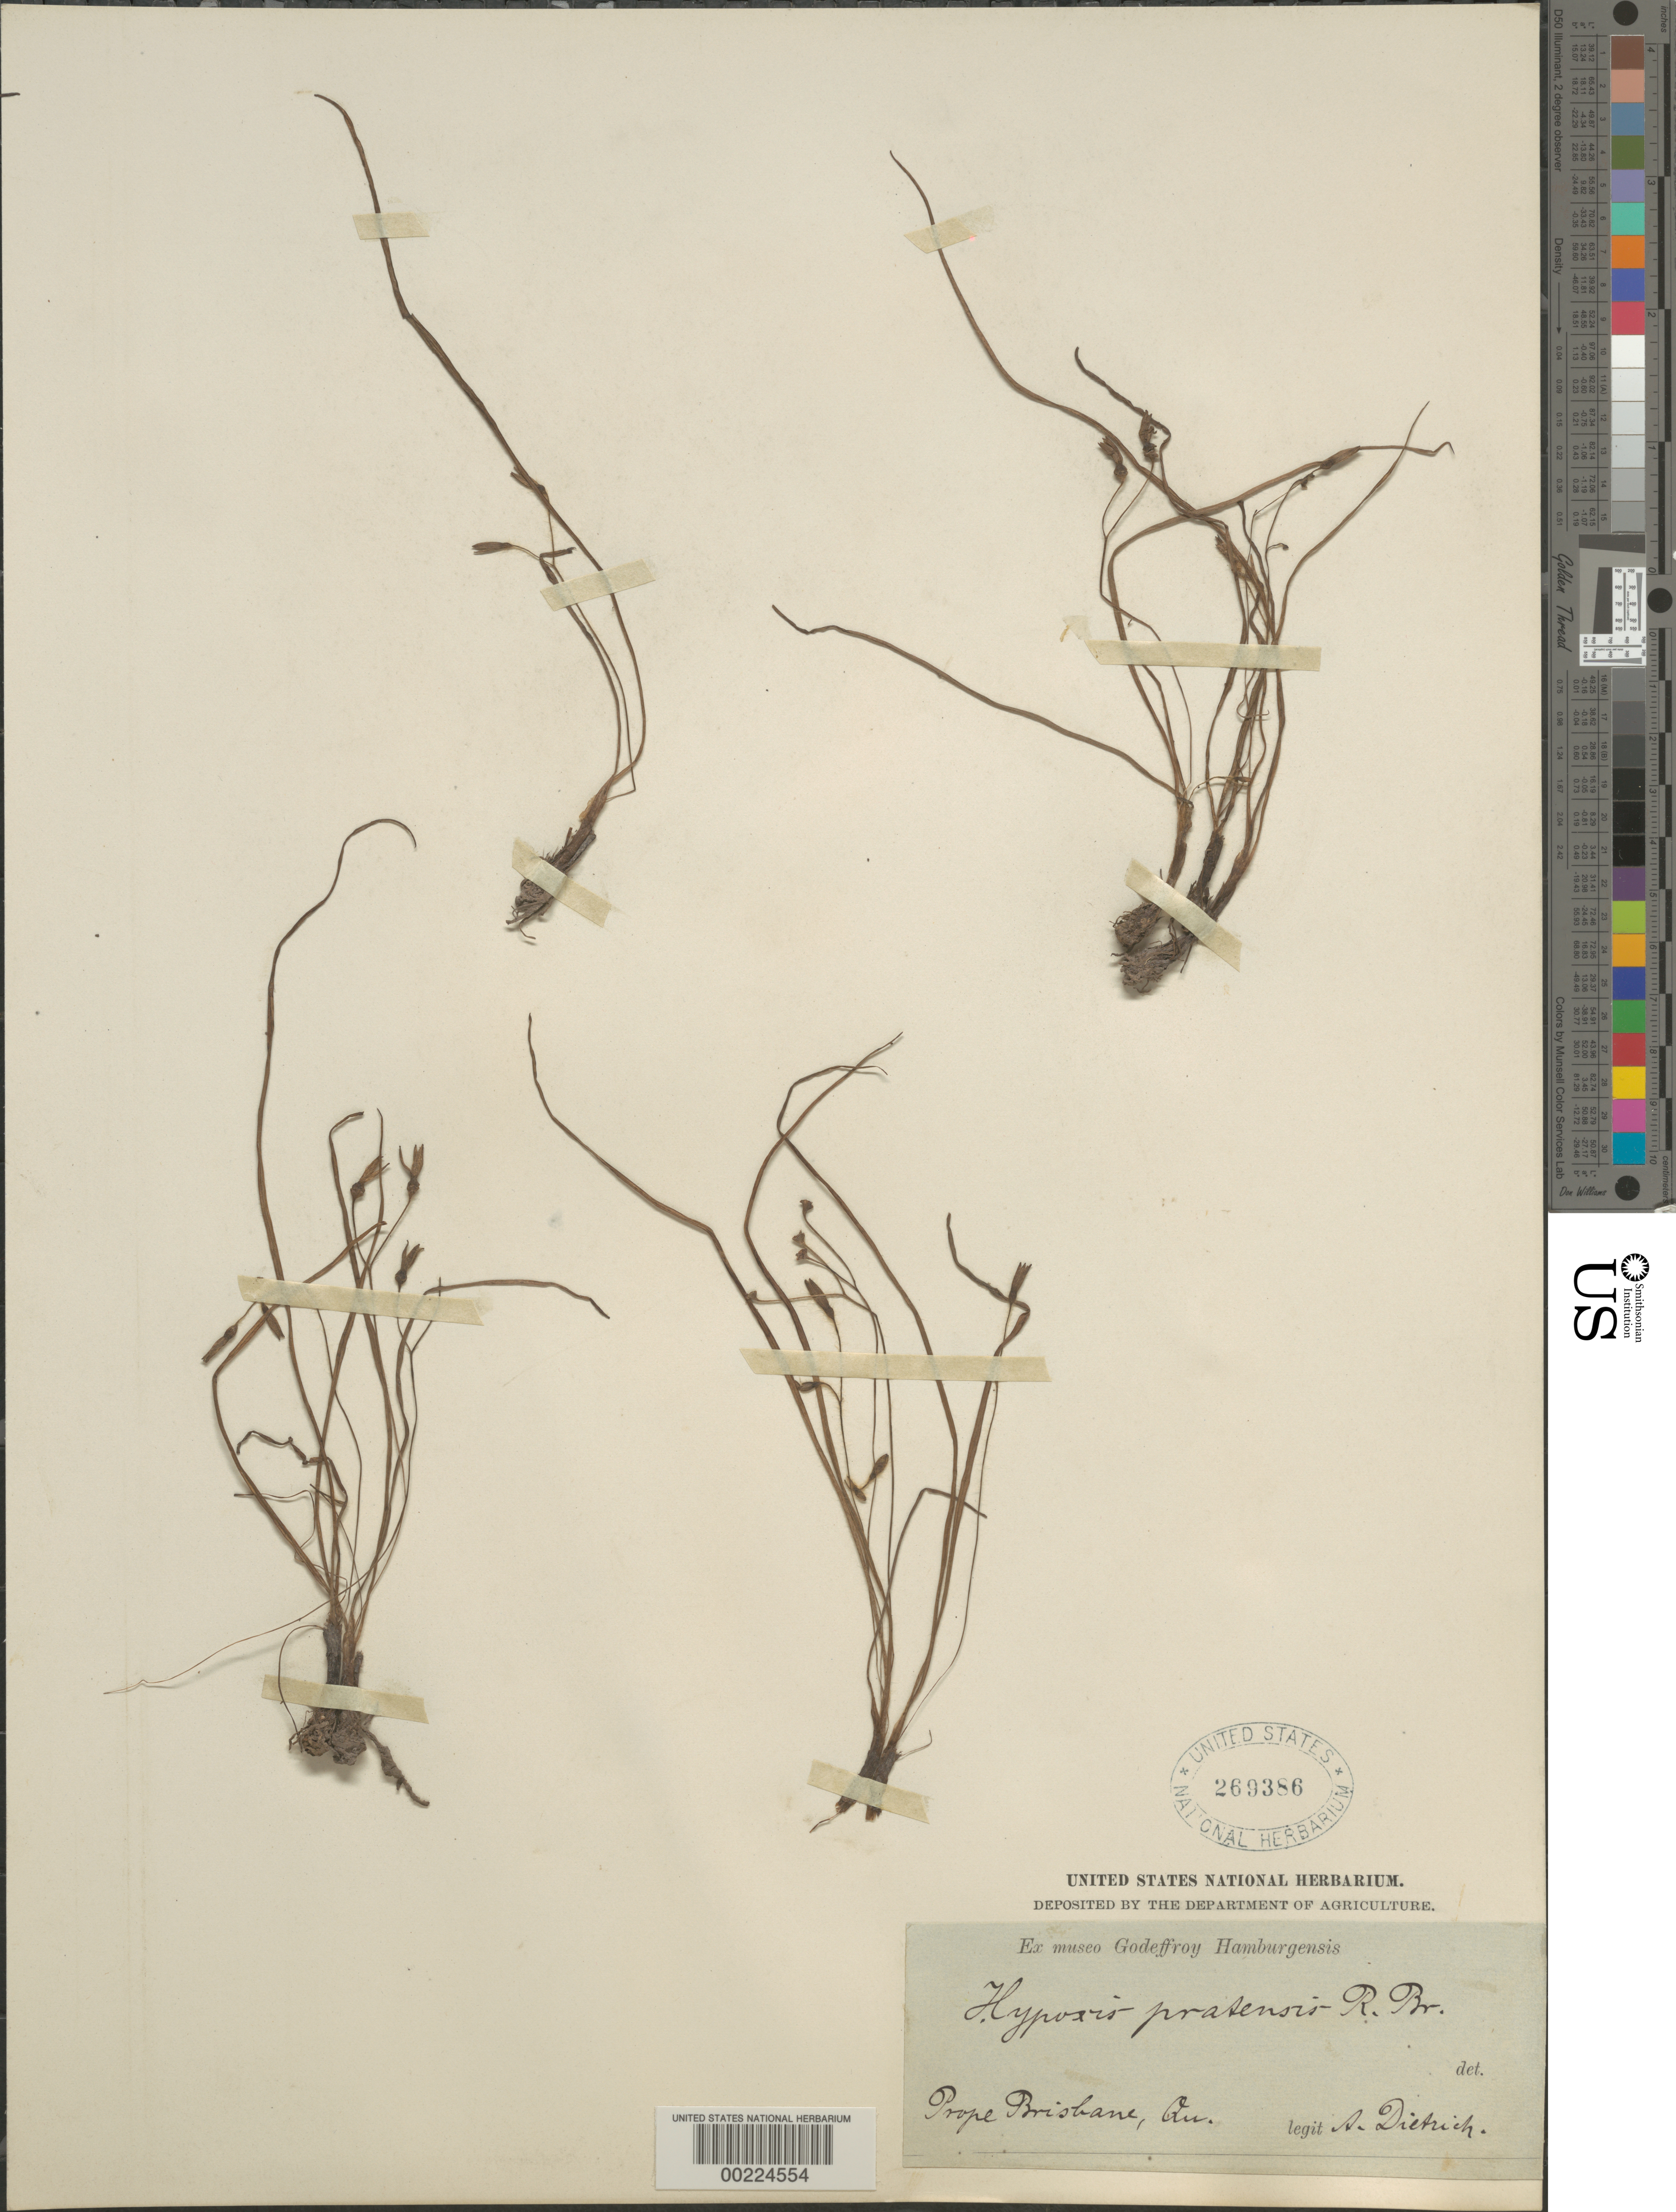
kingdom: Plantae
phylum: Tracheophyta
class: Liliopsida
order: Asparagales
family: Hypoxidaceae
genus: Hypoxis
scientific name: Hypoxis pratensis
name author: R. Br.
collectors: A. Dietrich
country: Australia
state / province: Queensland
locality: Near brisbane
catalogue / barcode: US 269386